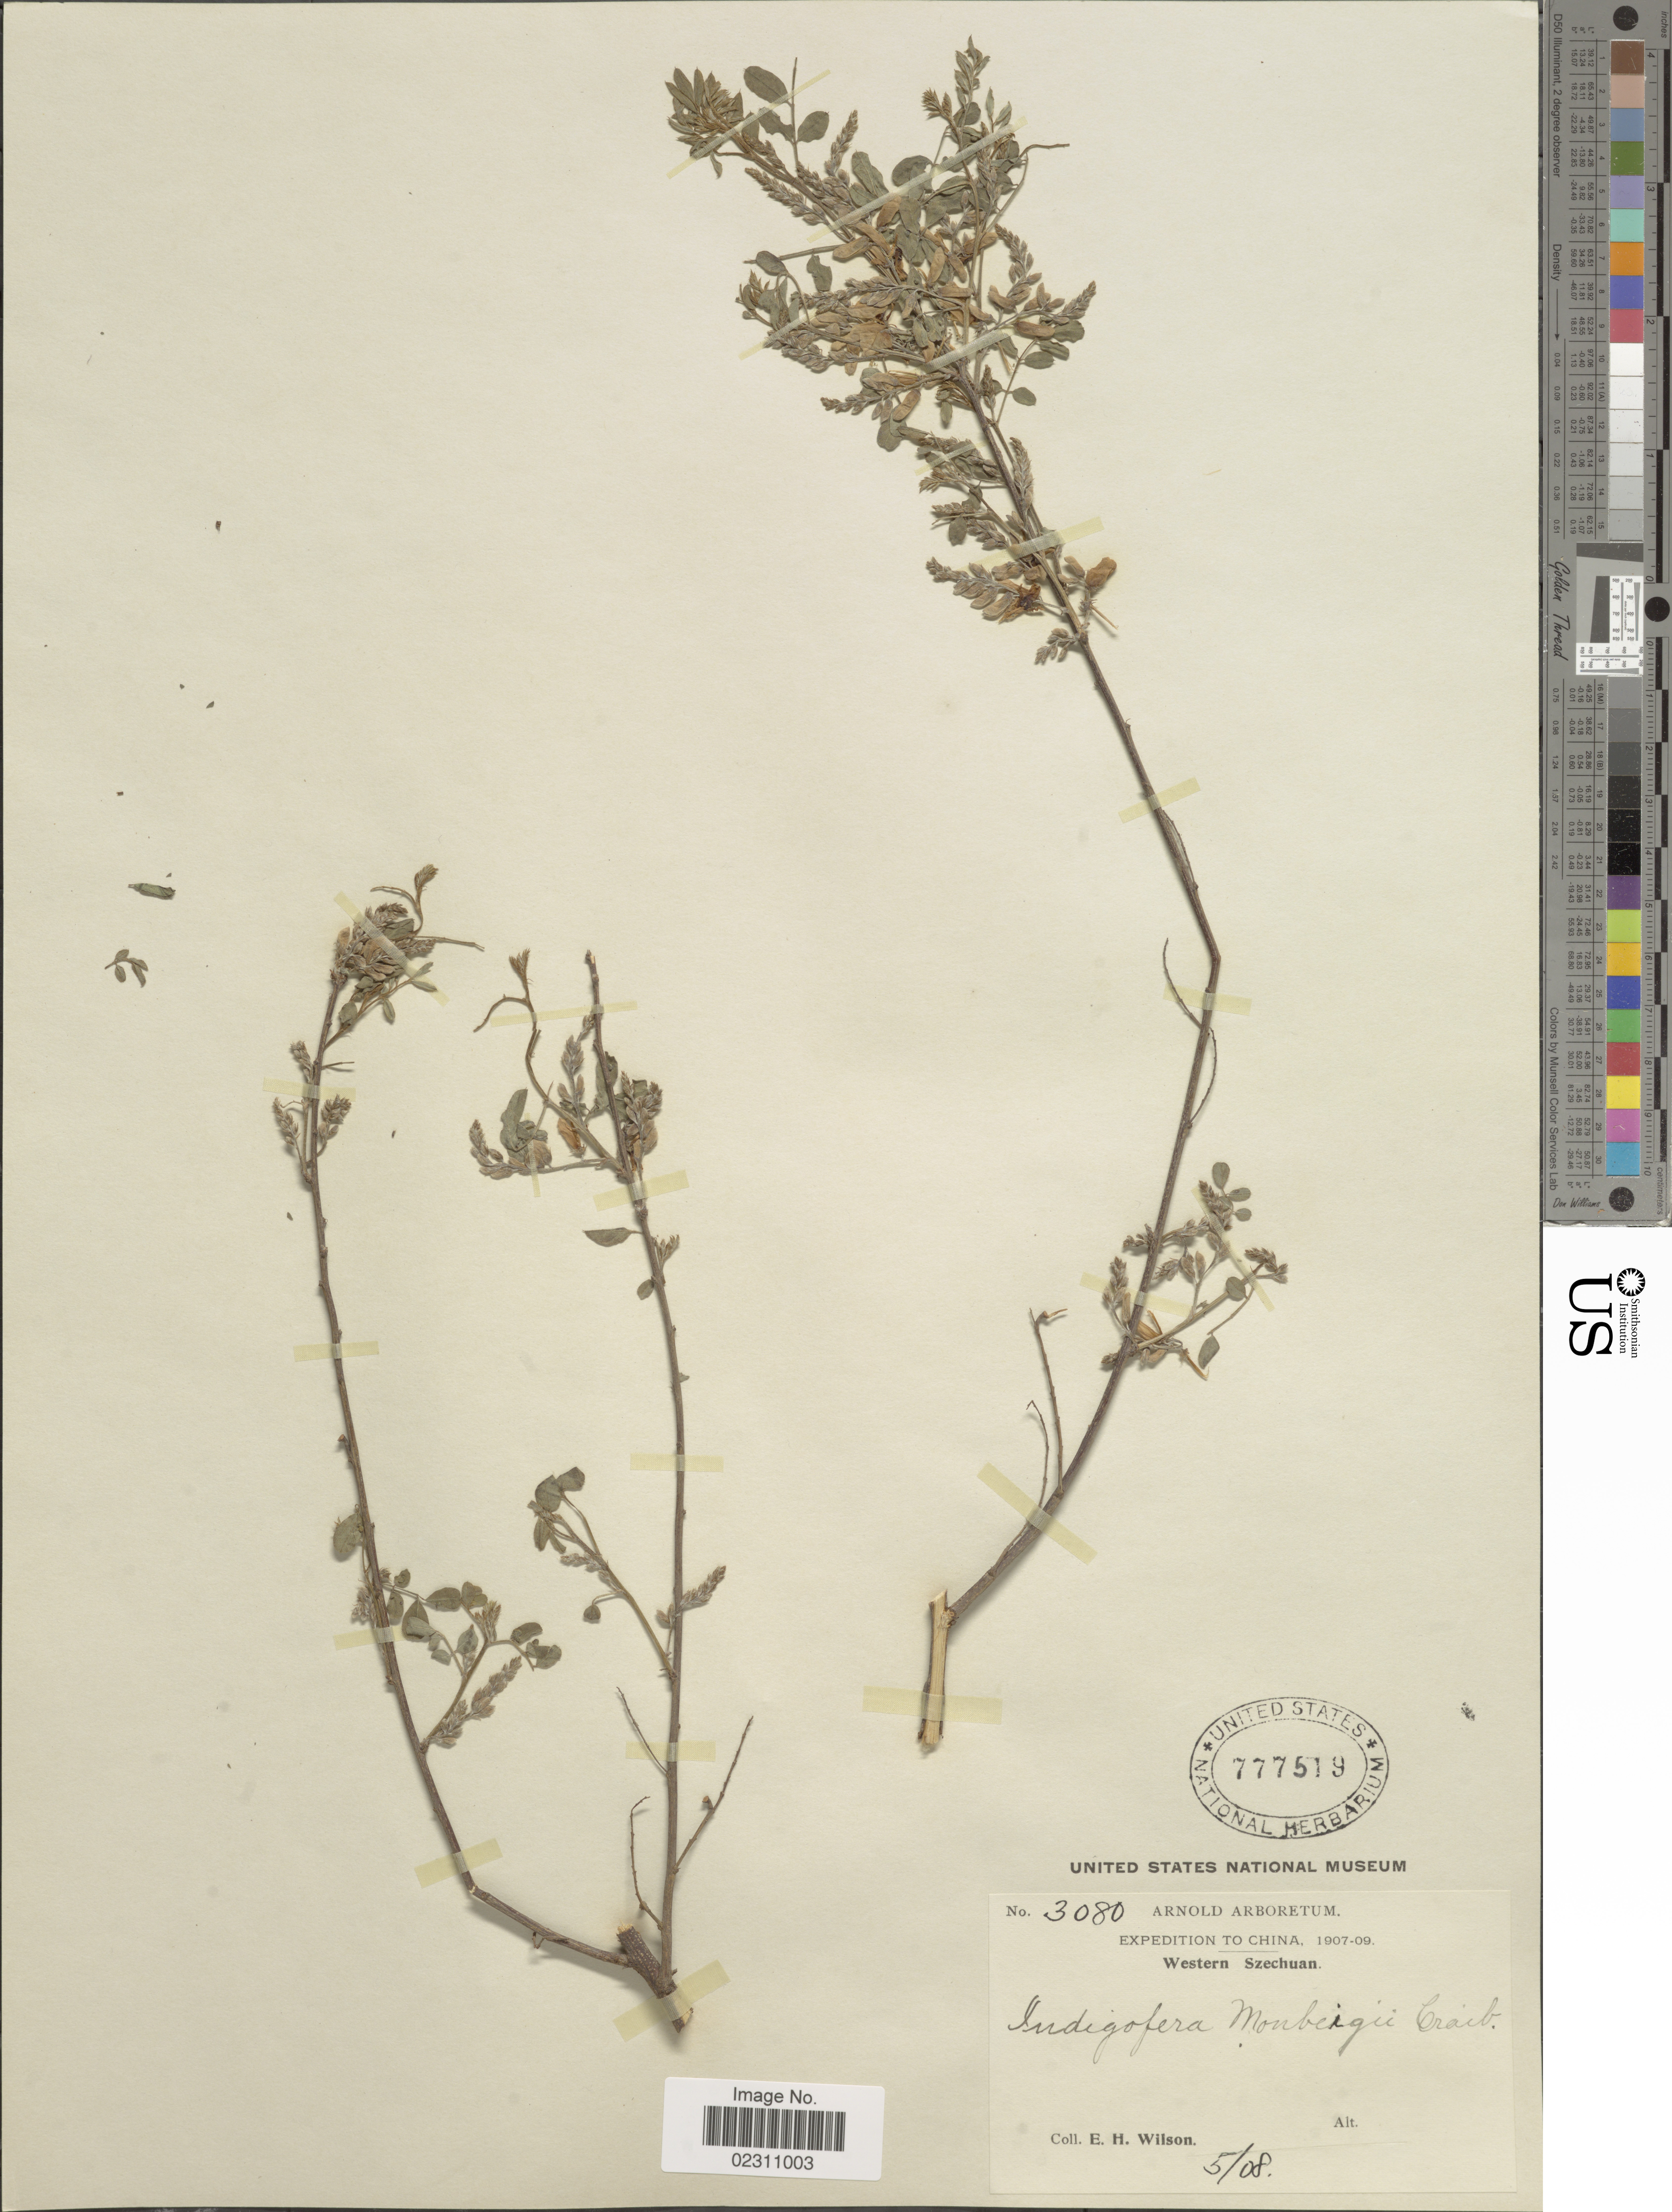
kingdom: Plantae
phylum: Tracheophyta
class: Magnoliopsida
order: Fabales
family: Fabaceae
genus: Indigofera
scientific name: Indigofera monbeigii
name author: Craib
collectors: E. Wilson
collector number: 3080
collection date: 1908-05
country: China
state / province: Sichuan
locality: Western Szechuan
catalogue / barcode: US 777579